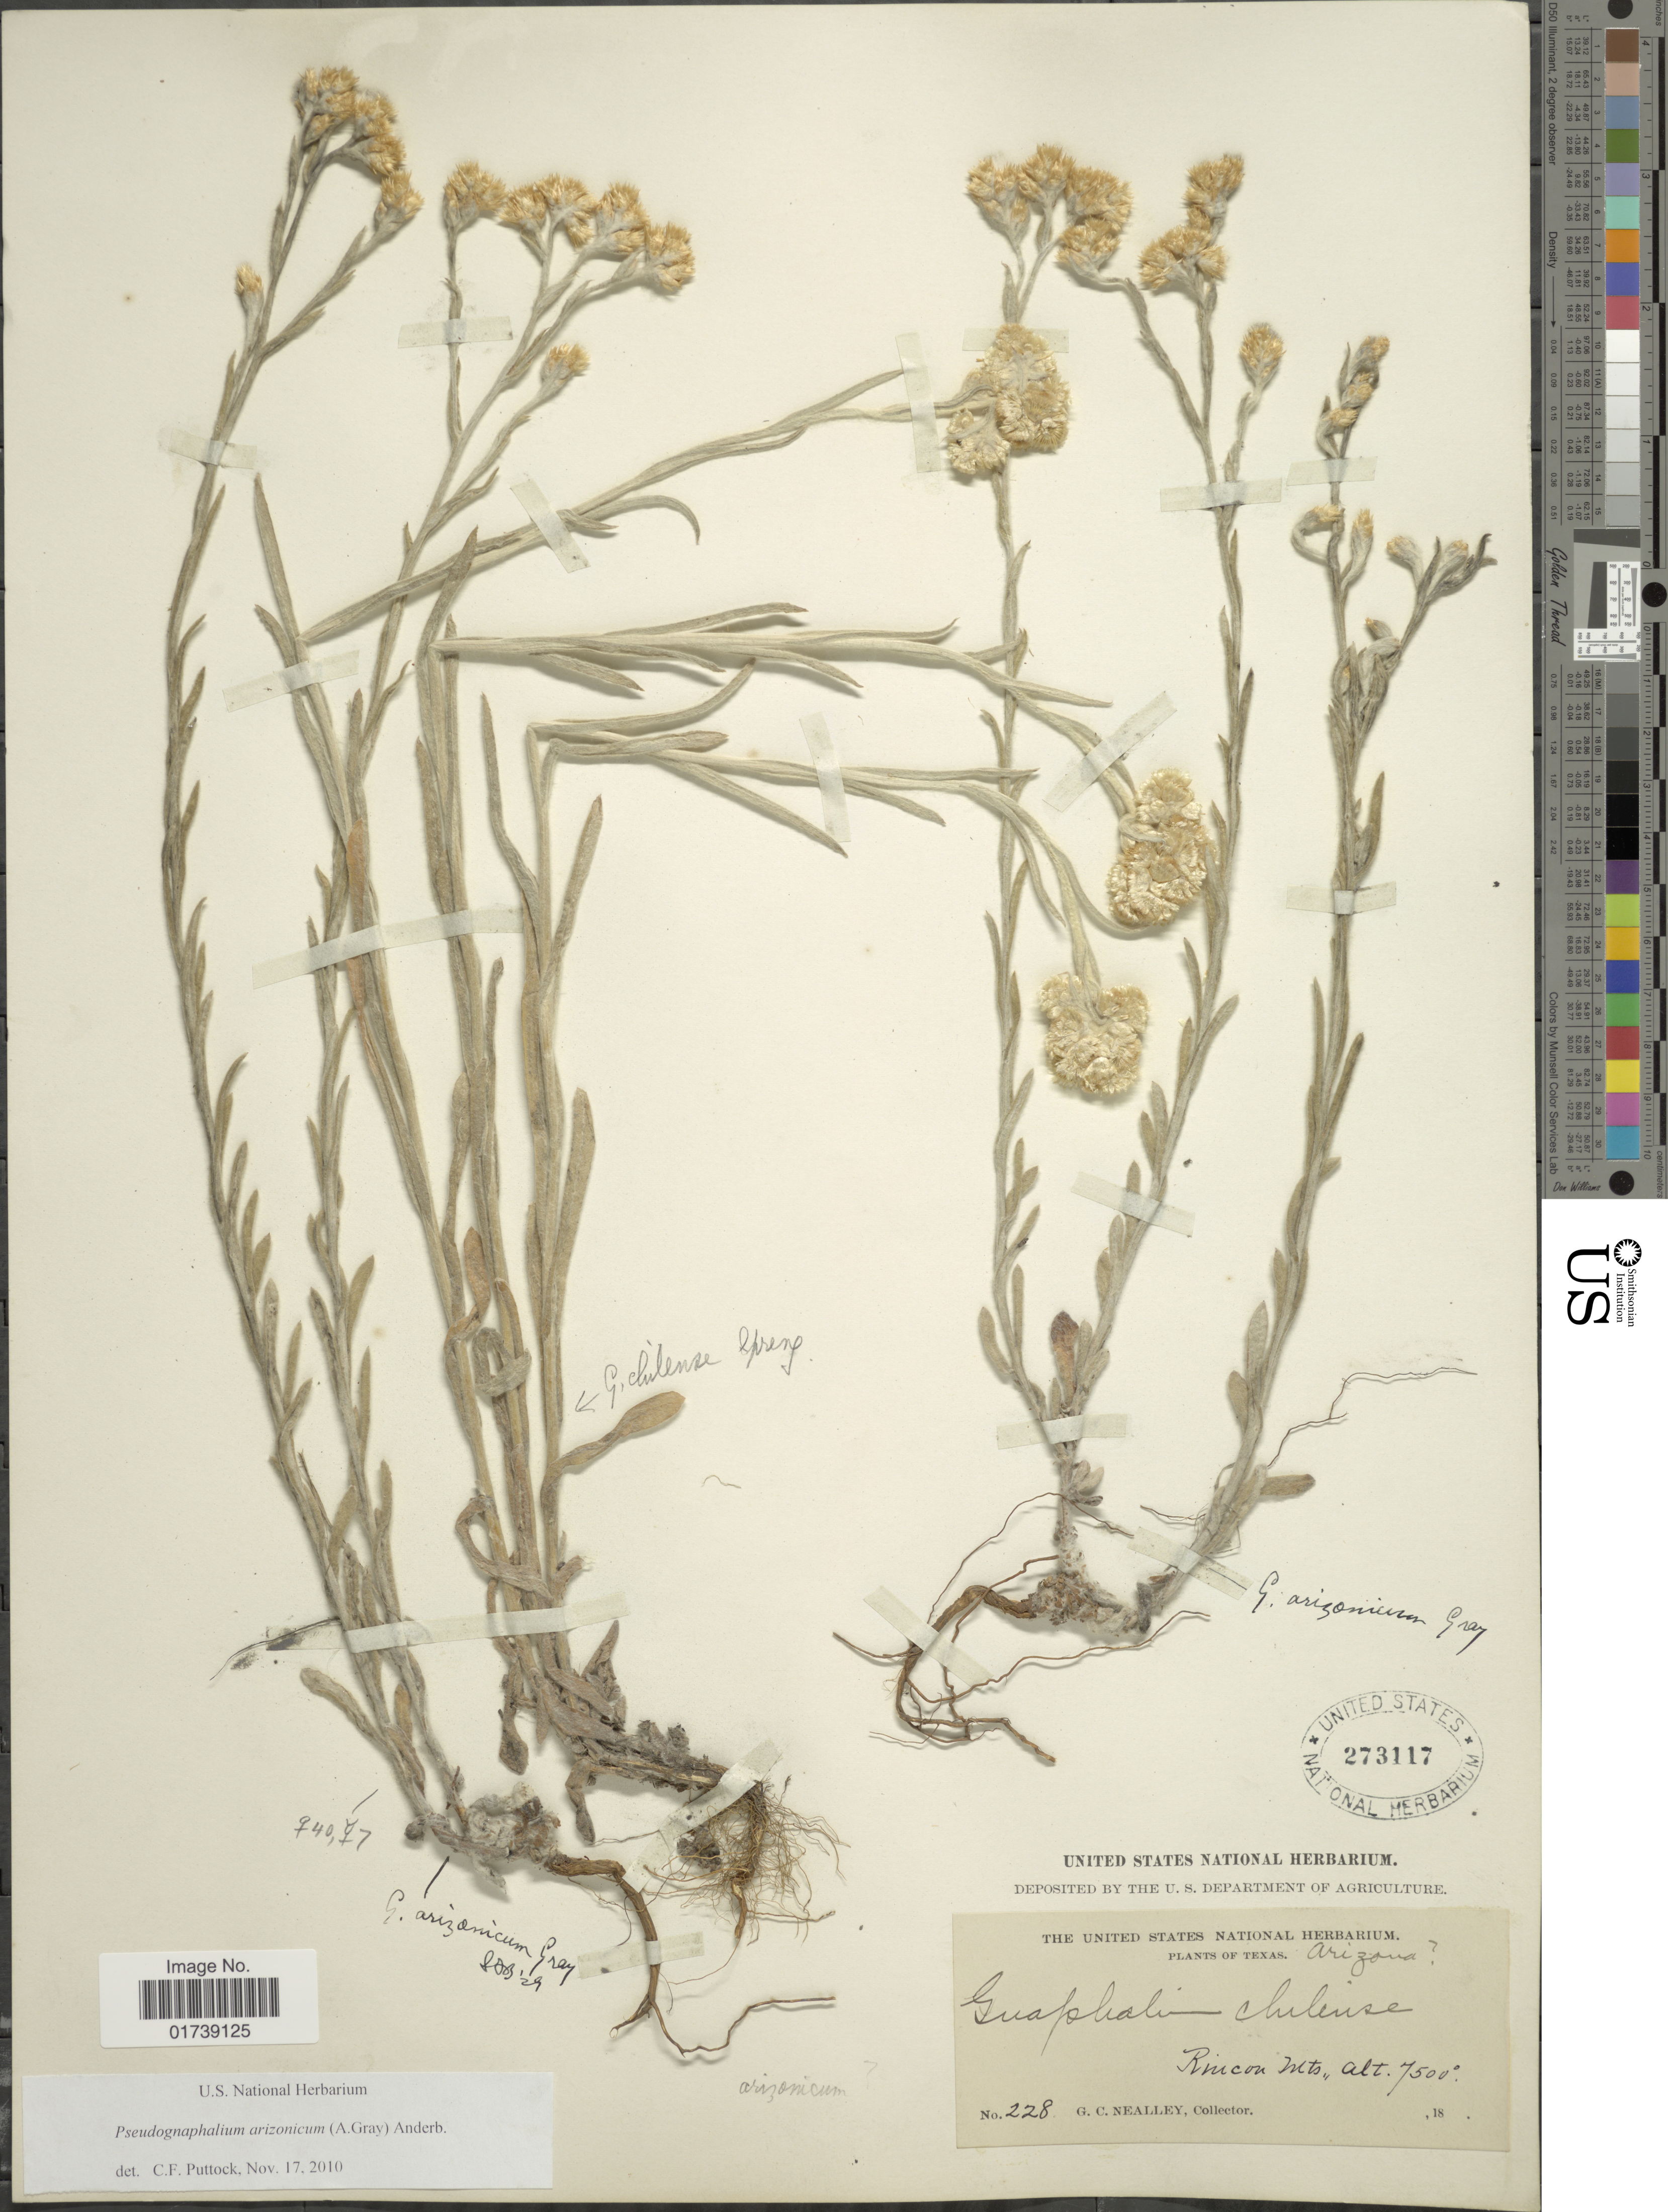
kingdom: Plantae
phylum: Tracheophyta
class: Magnoliopsida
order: Asterales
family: Asteraceae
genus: Pseudognaphalium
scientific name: Pseudognaphalium biolettii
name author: Anderb.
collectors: G. C. Nealley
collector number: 228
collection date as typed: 18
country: United States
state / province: Texas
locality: Rincon Mts.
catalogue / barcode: US 273117